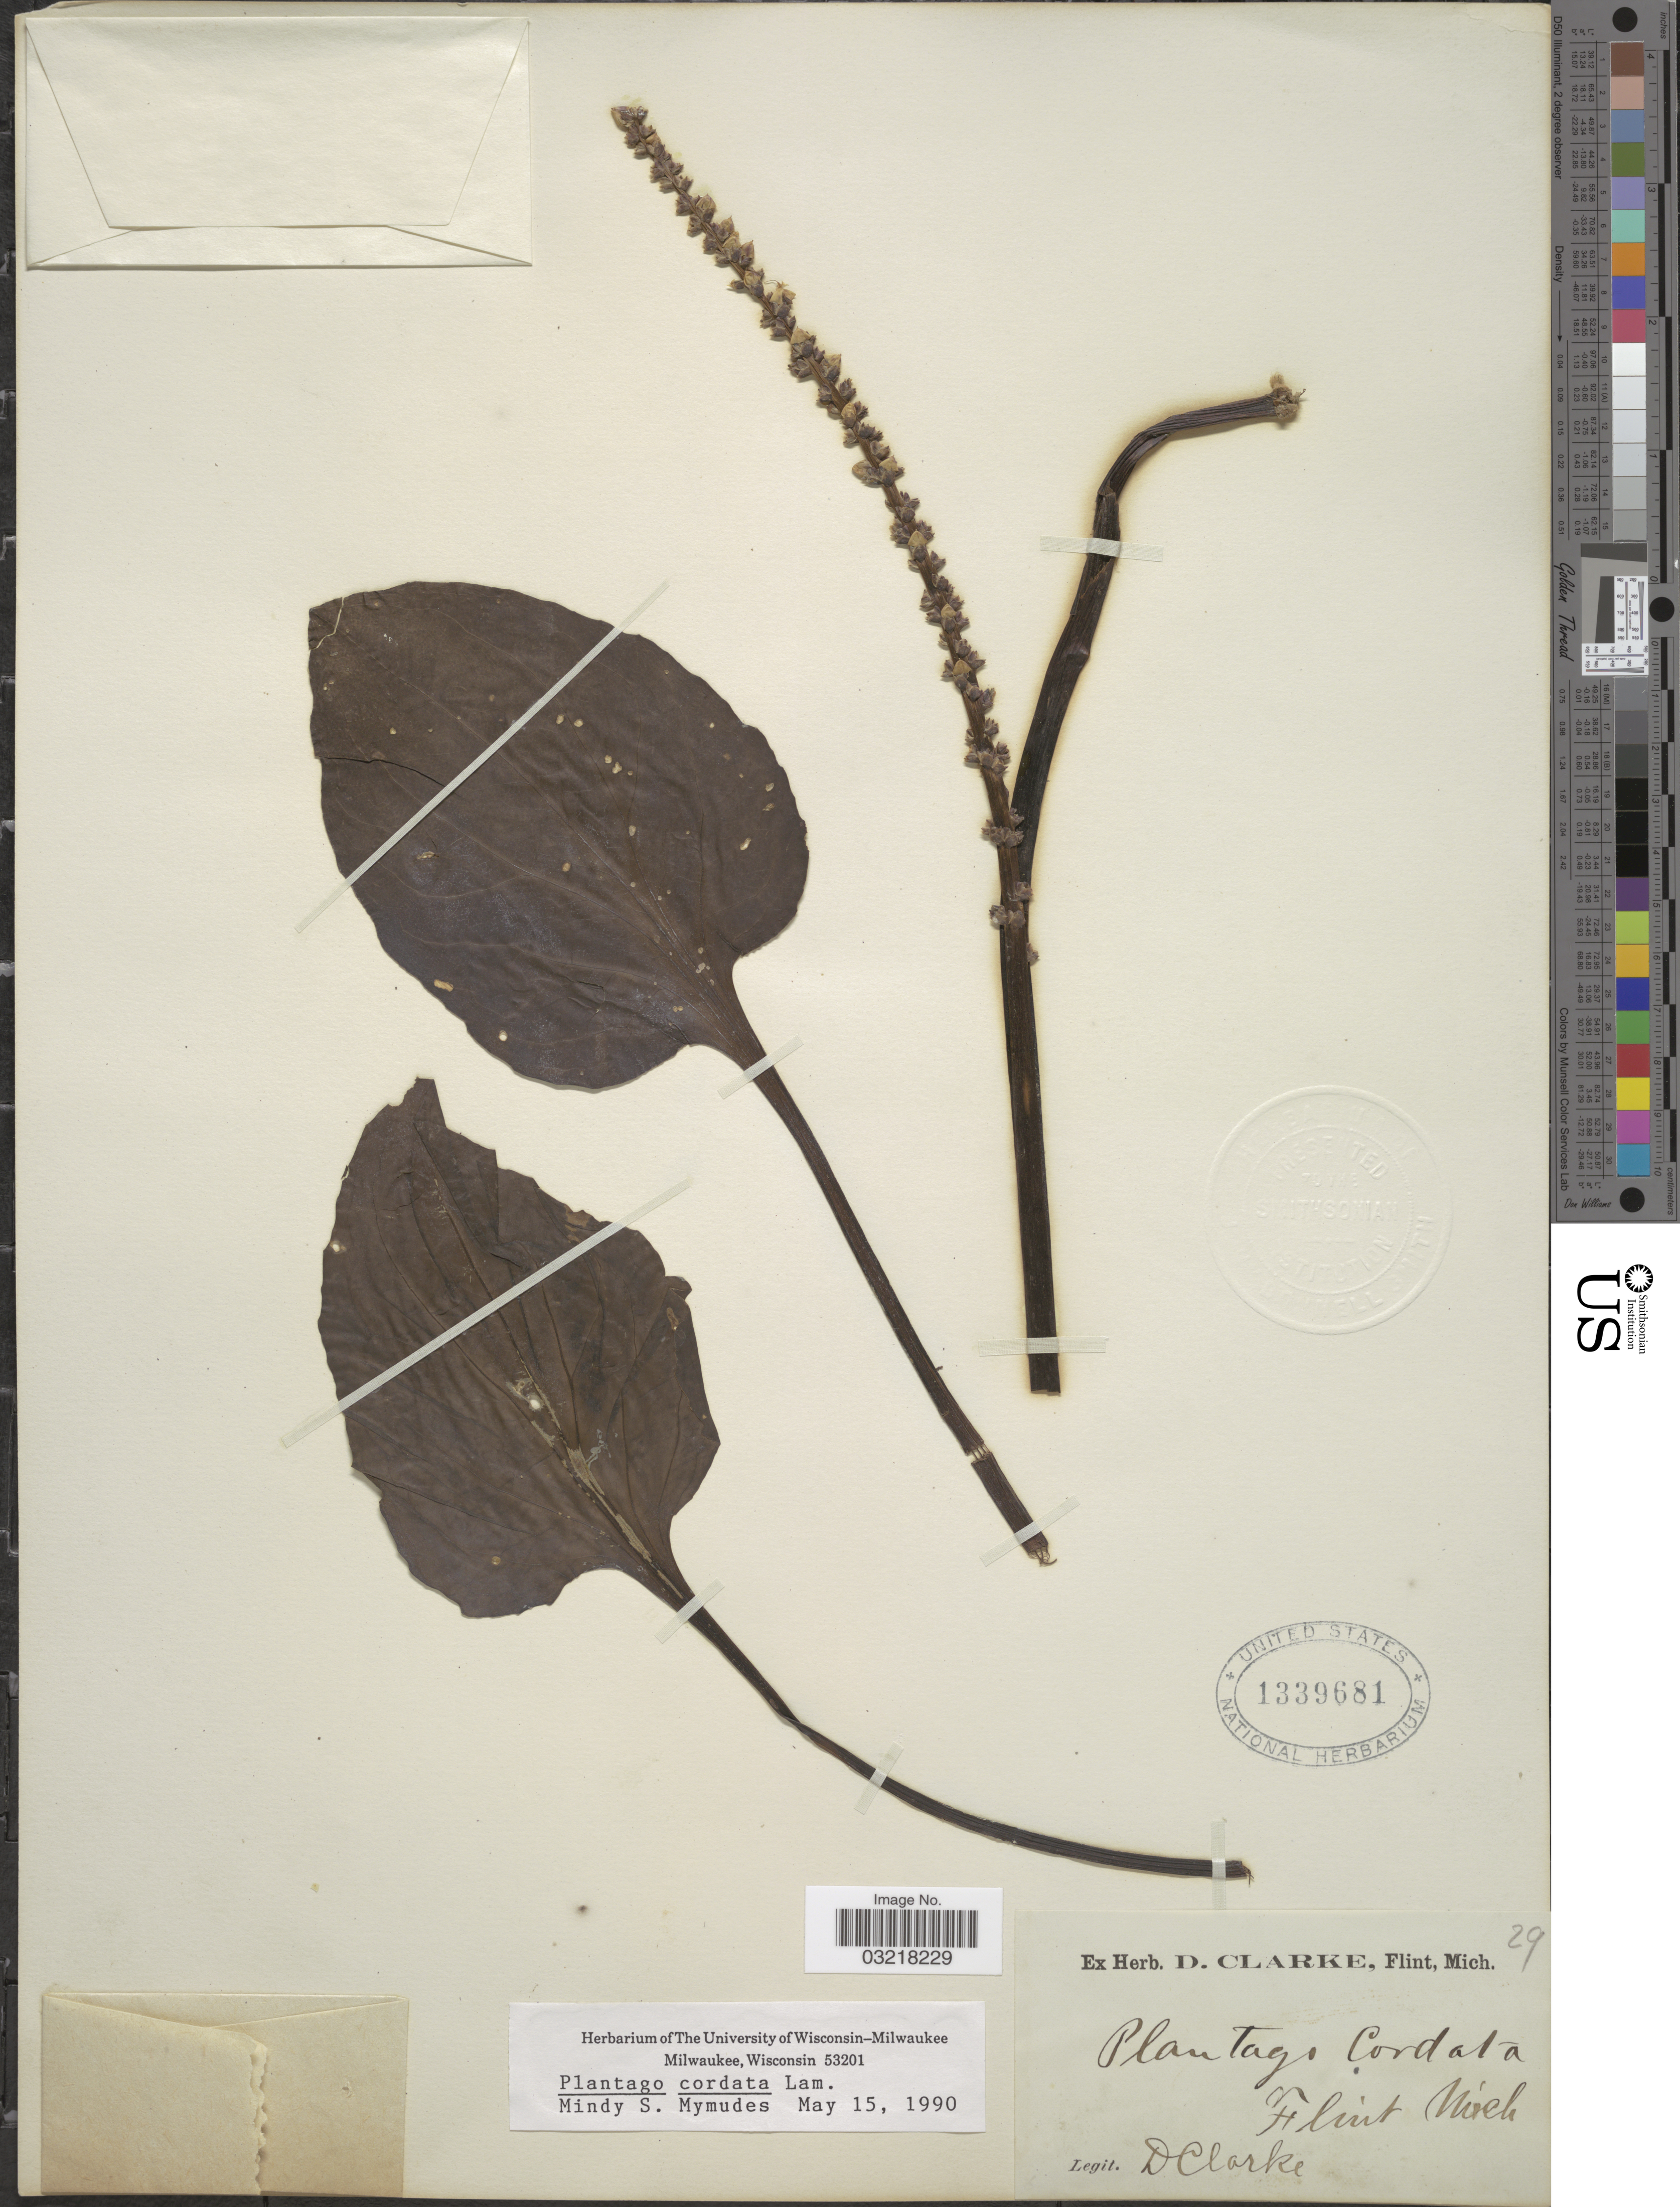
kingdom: Plantae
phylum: Tracheophyta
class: Magnoliopsida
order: Lamiales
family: Plantaginaceae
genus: Plantago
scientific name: Plantago cordata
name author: Lam.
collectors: D. Clarke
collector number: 29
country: United States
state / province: Michigan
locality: Flint.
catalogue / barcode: US 1339681